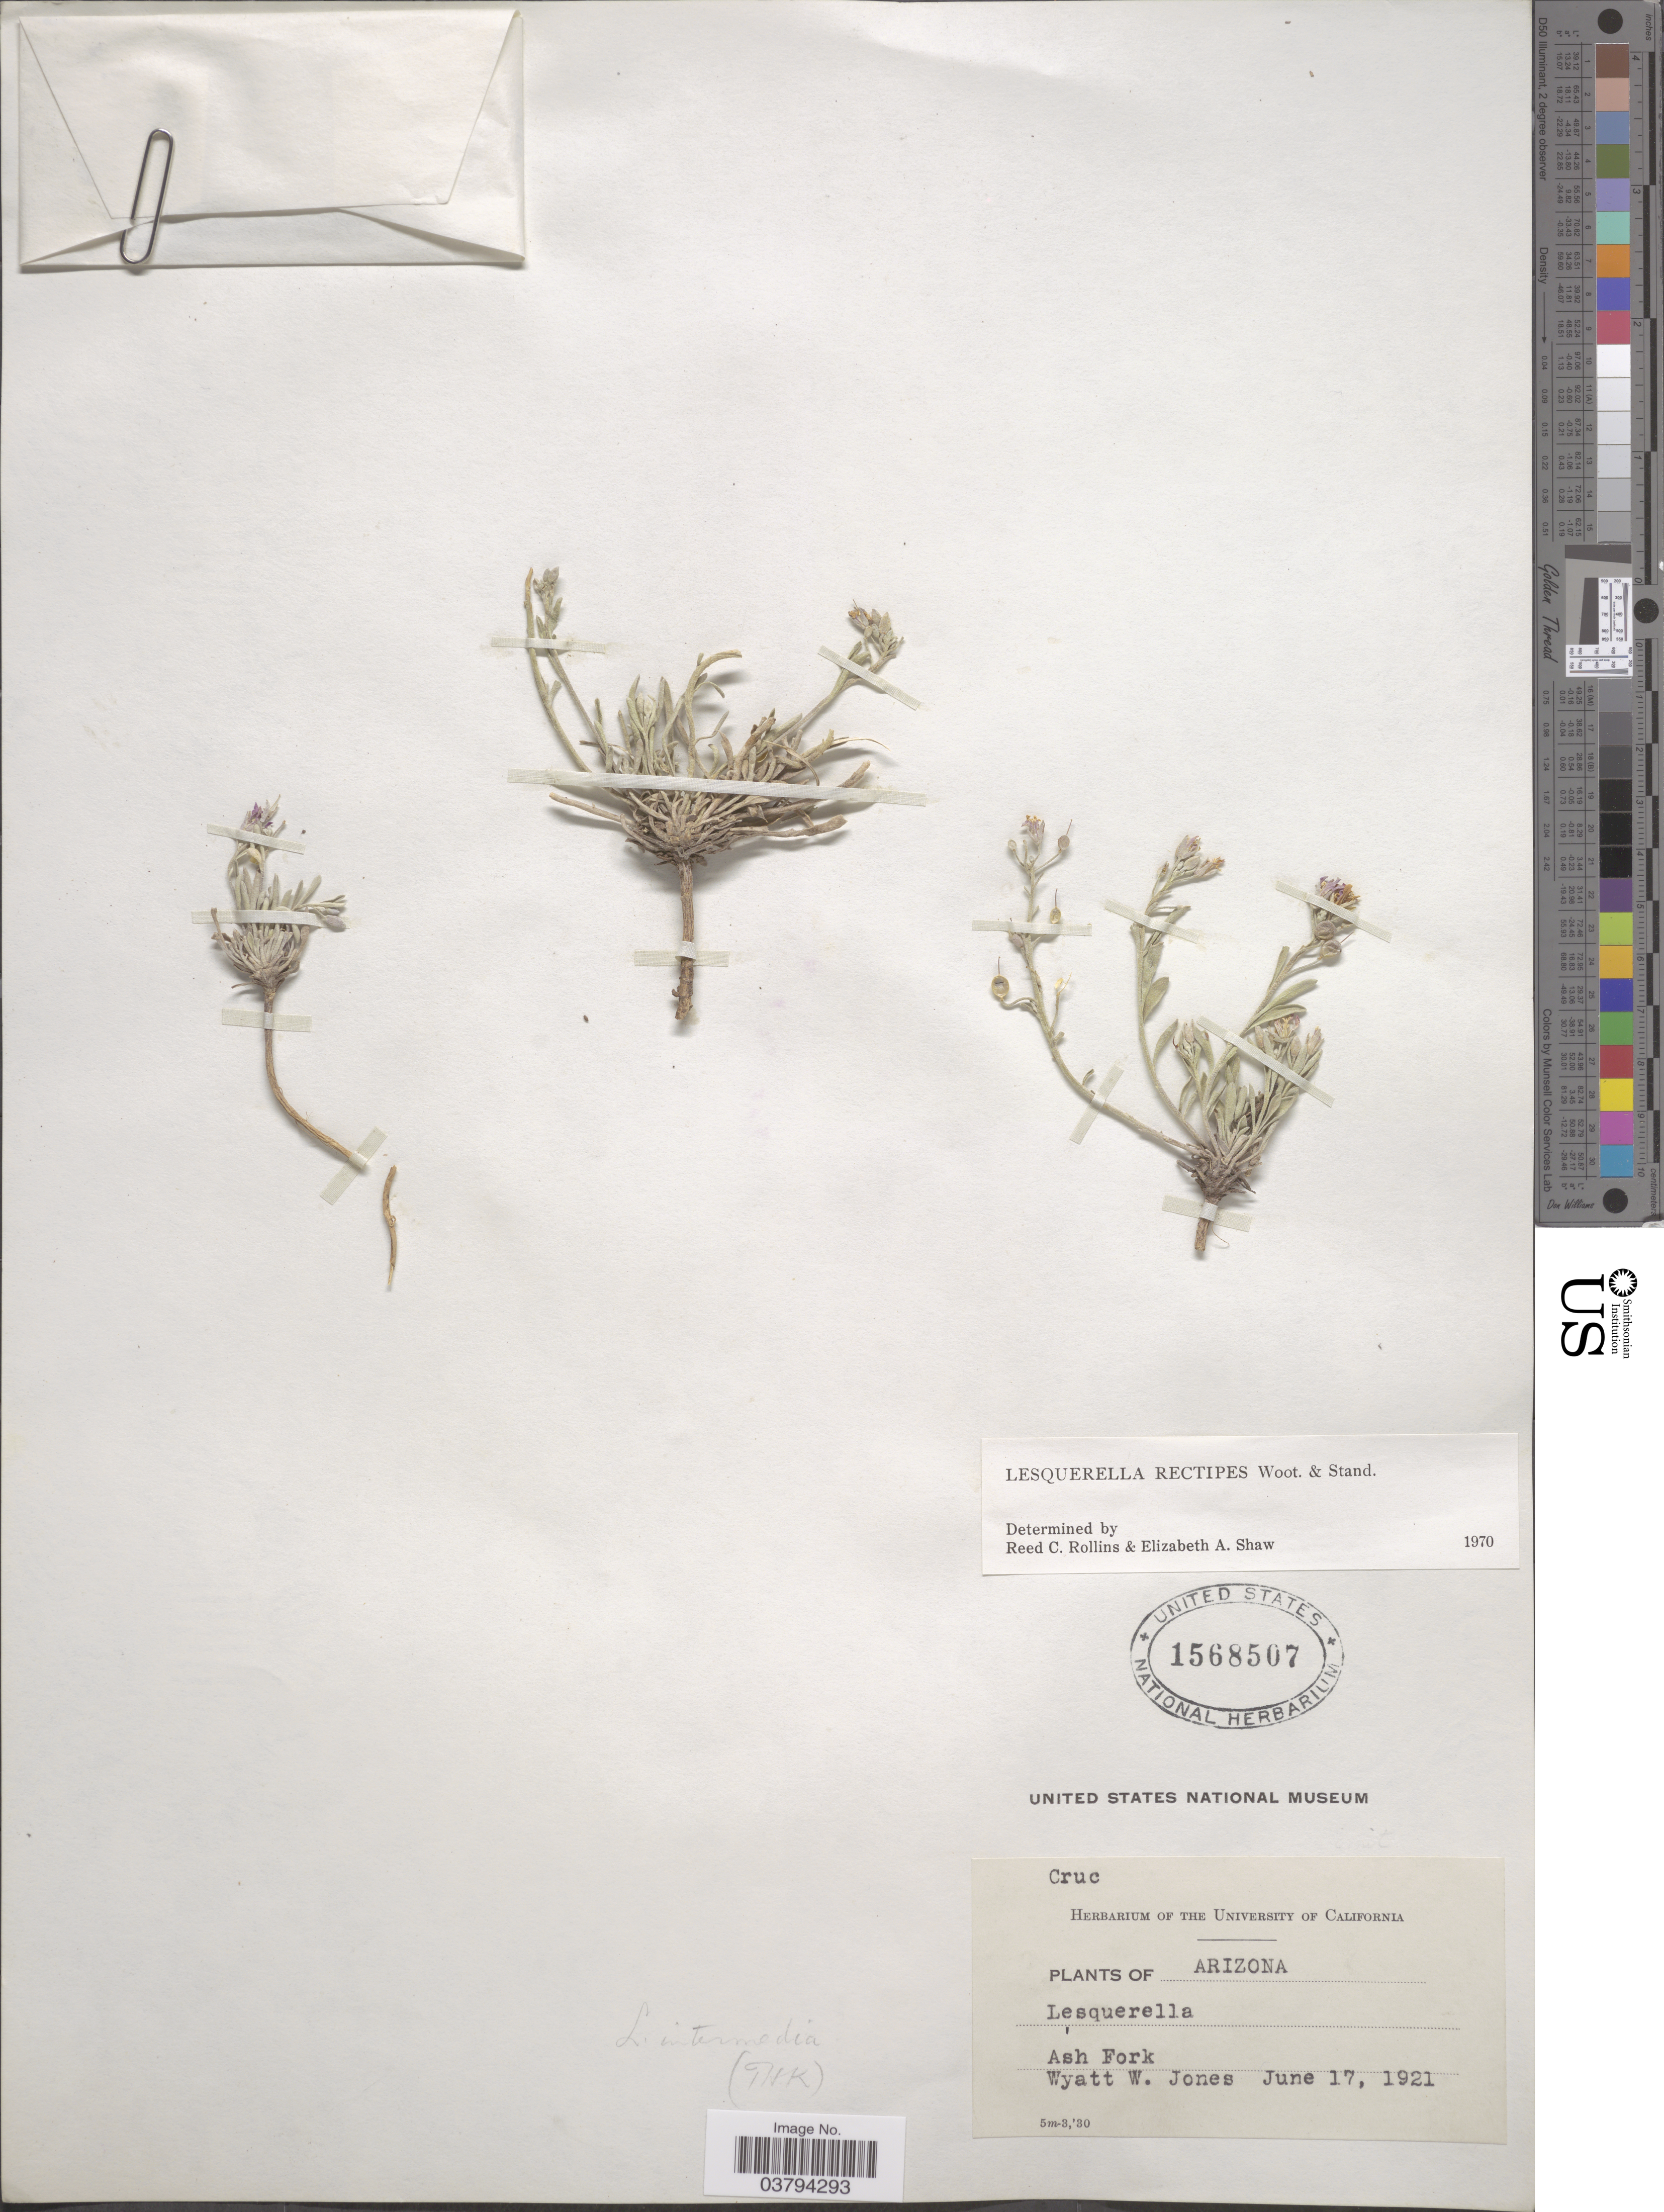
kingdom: Plantae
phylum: Tracheophyta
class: Magnoliopsida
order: Brassicales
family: Brassicaceae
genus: Lesquerella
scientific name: Lesquerella rectipes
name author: Wooton & Standl.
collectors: W. W. Jones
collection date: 1921-06-17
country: United States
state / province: Arizona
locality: Ash Fork.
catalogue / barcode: US 1568507